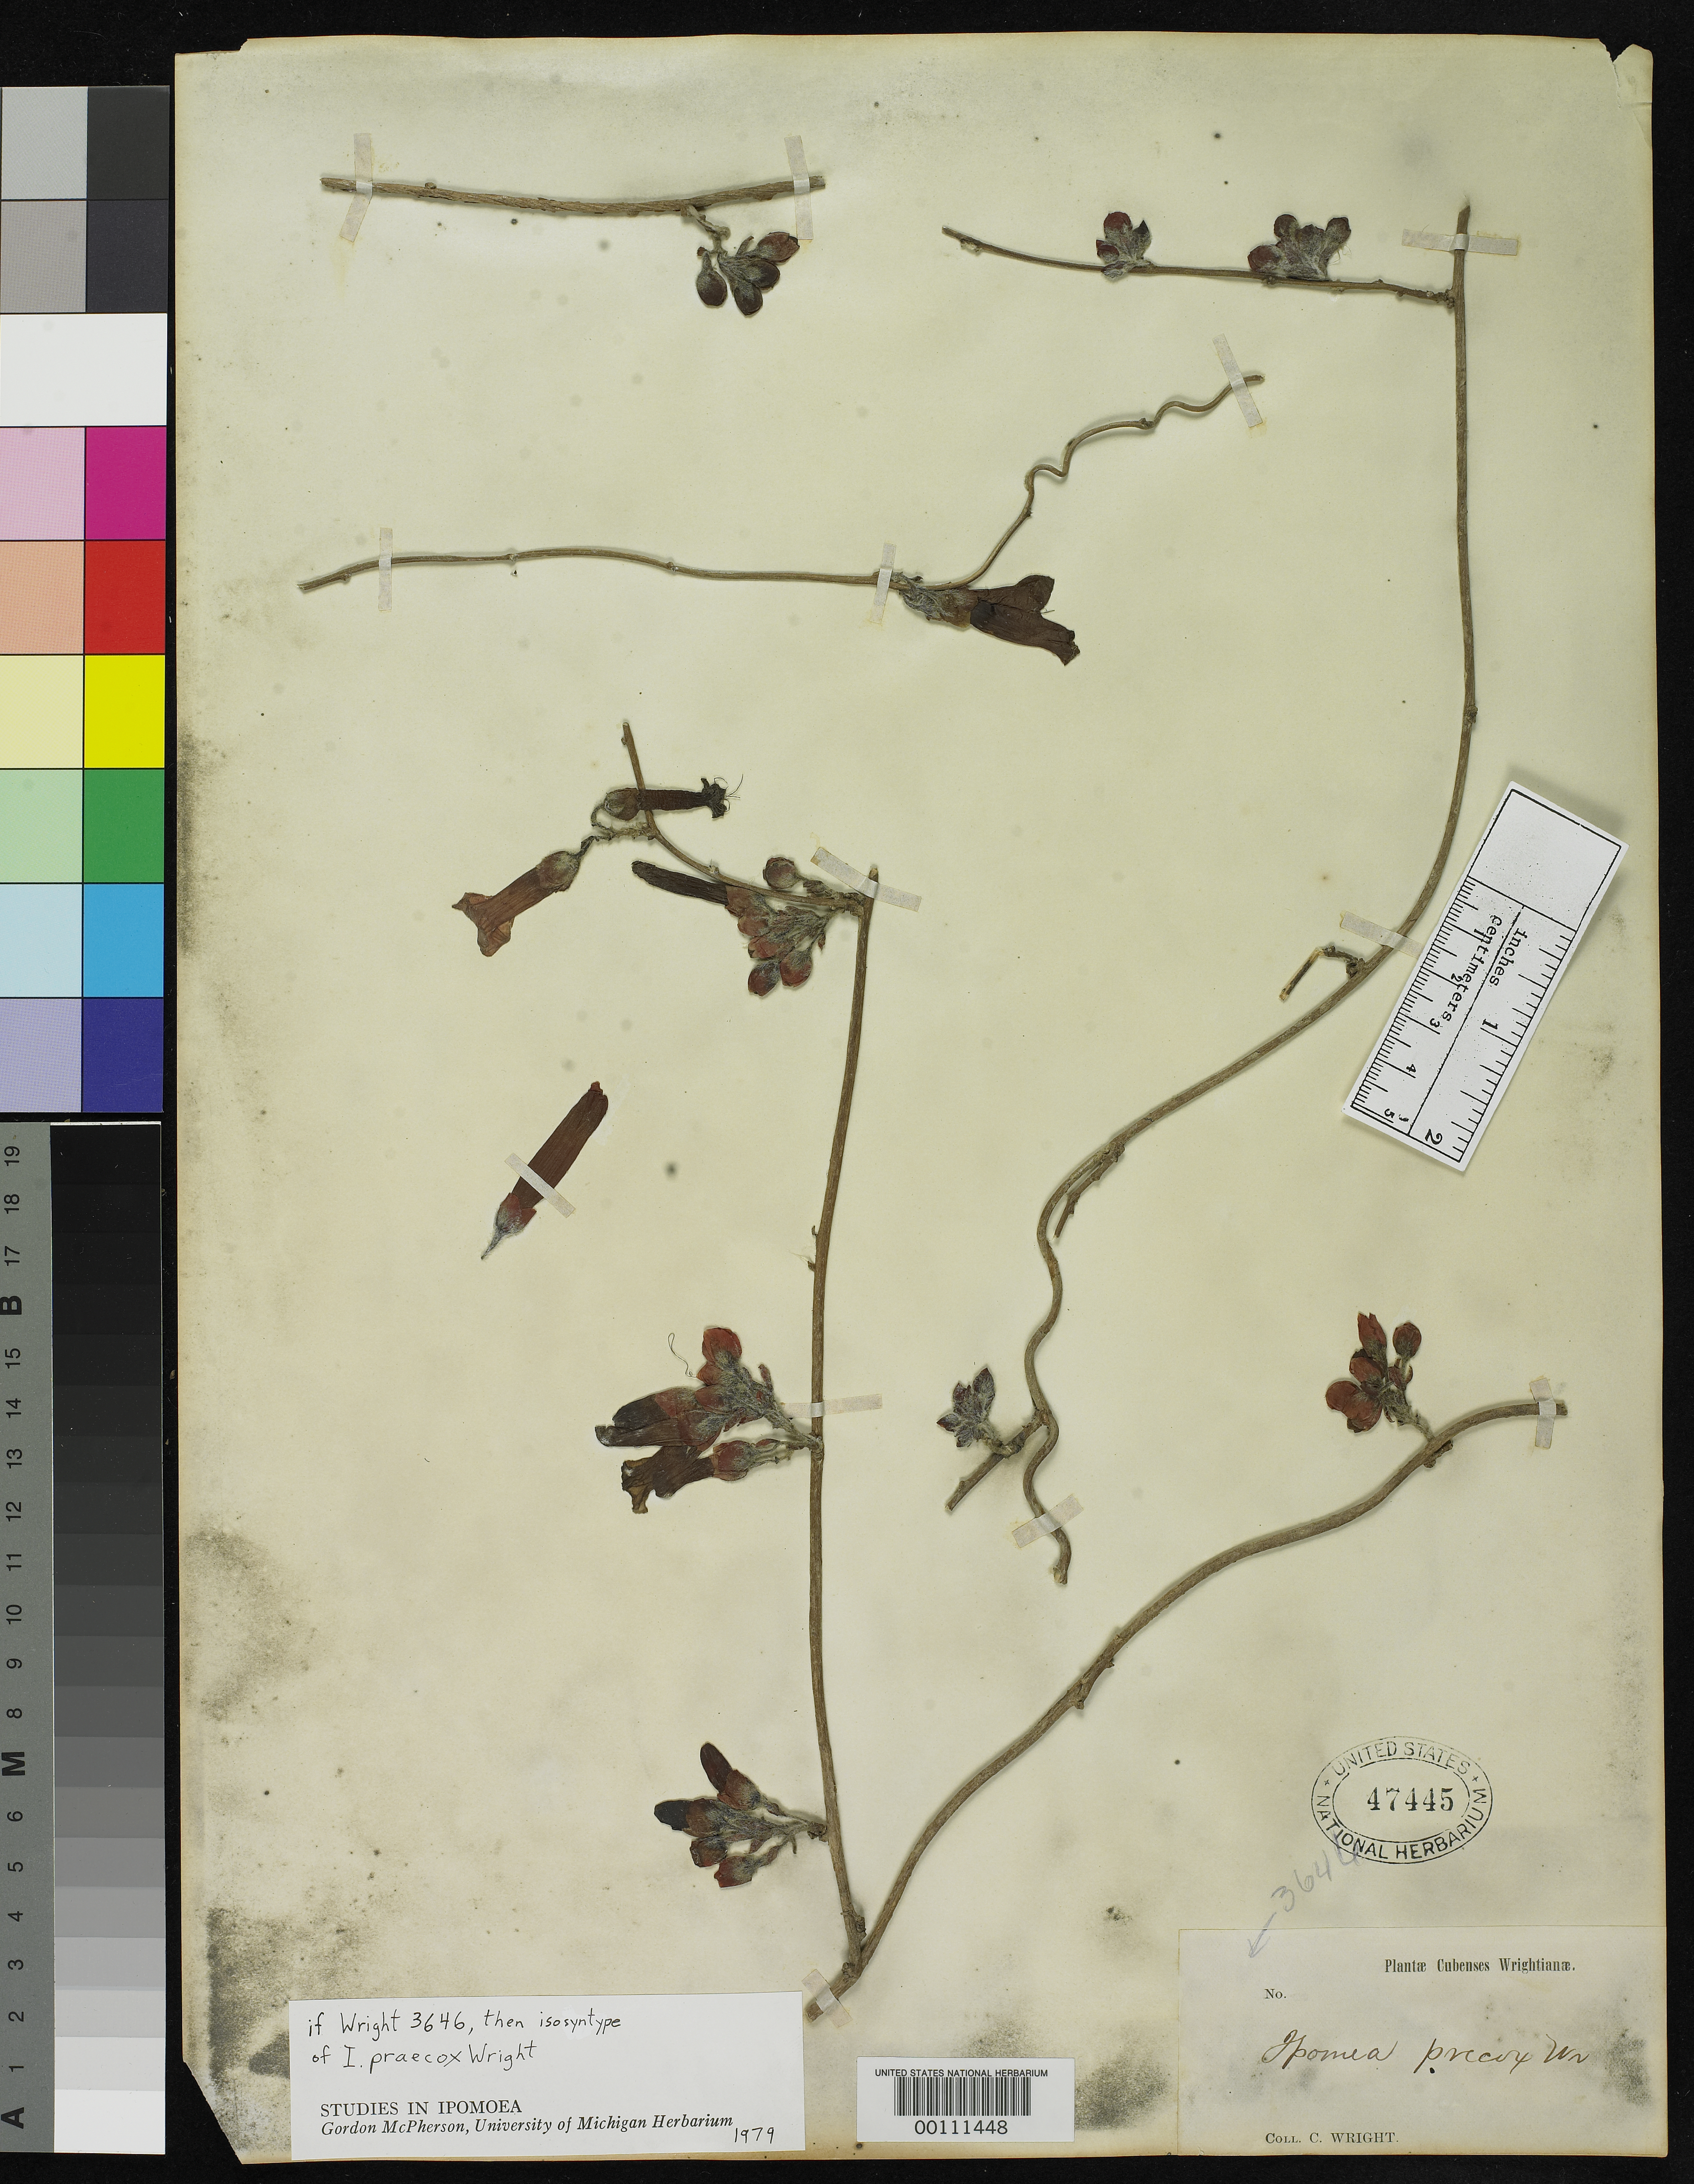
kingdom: Plantae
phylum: Tracheophyta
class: Magnoliopsida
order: Solanales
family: Convolvulaceae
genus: Ipomoea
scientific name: Ipomoea precox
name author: C. Wright in Sauvalle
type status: Isotype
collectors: C. Wright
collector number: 3646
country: Cuba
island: Greater Antilles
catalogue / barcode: US 47445